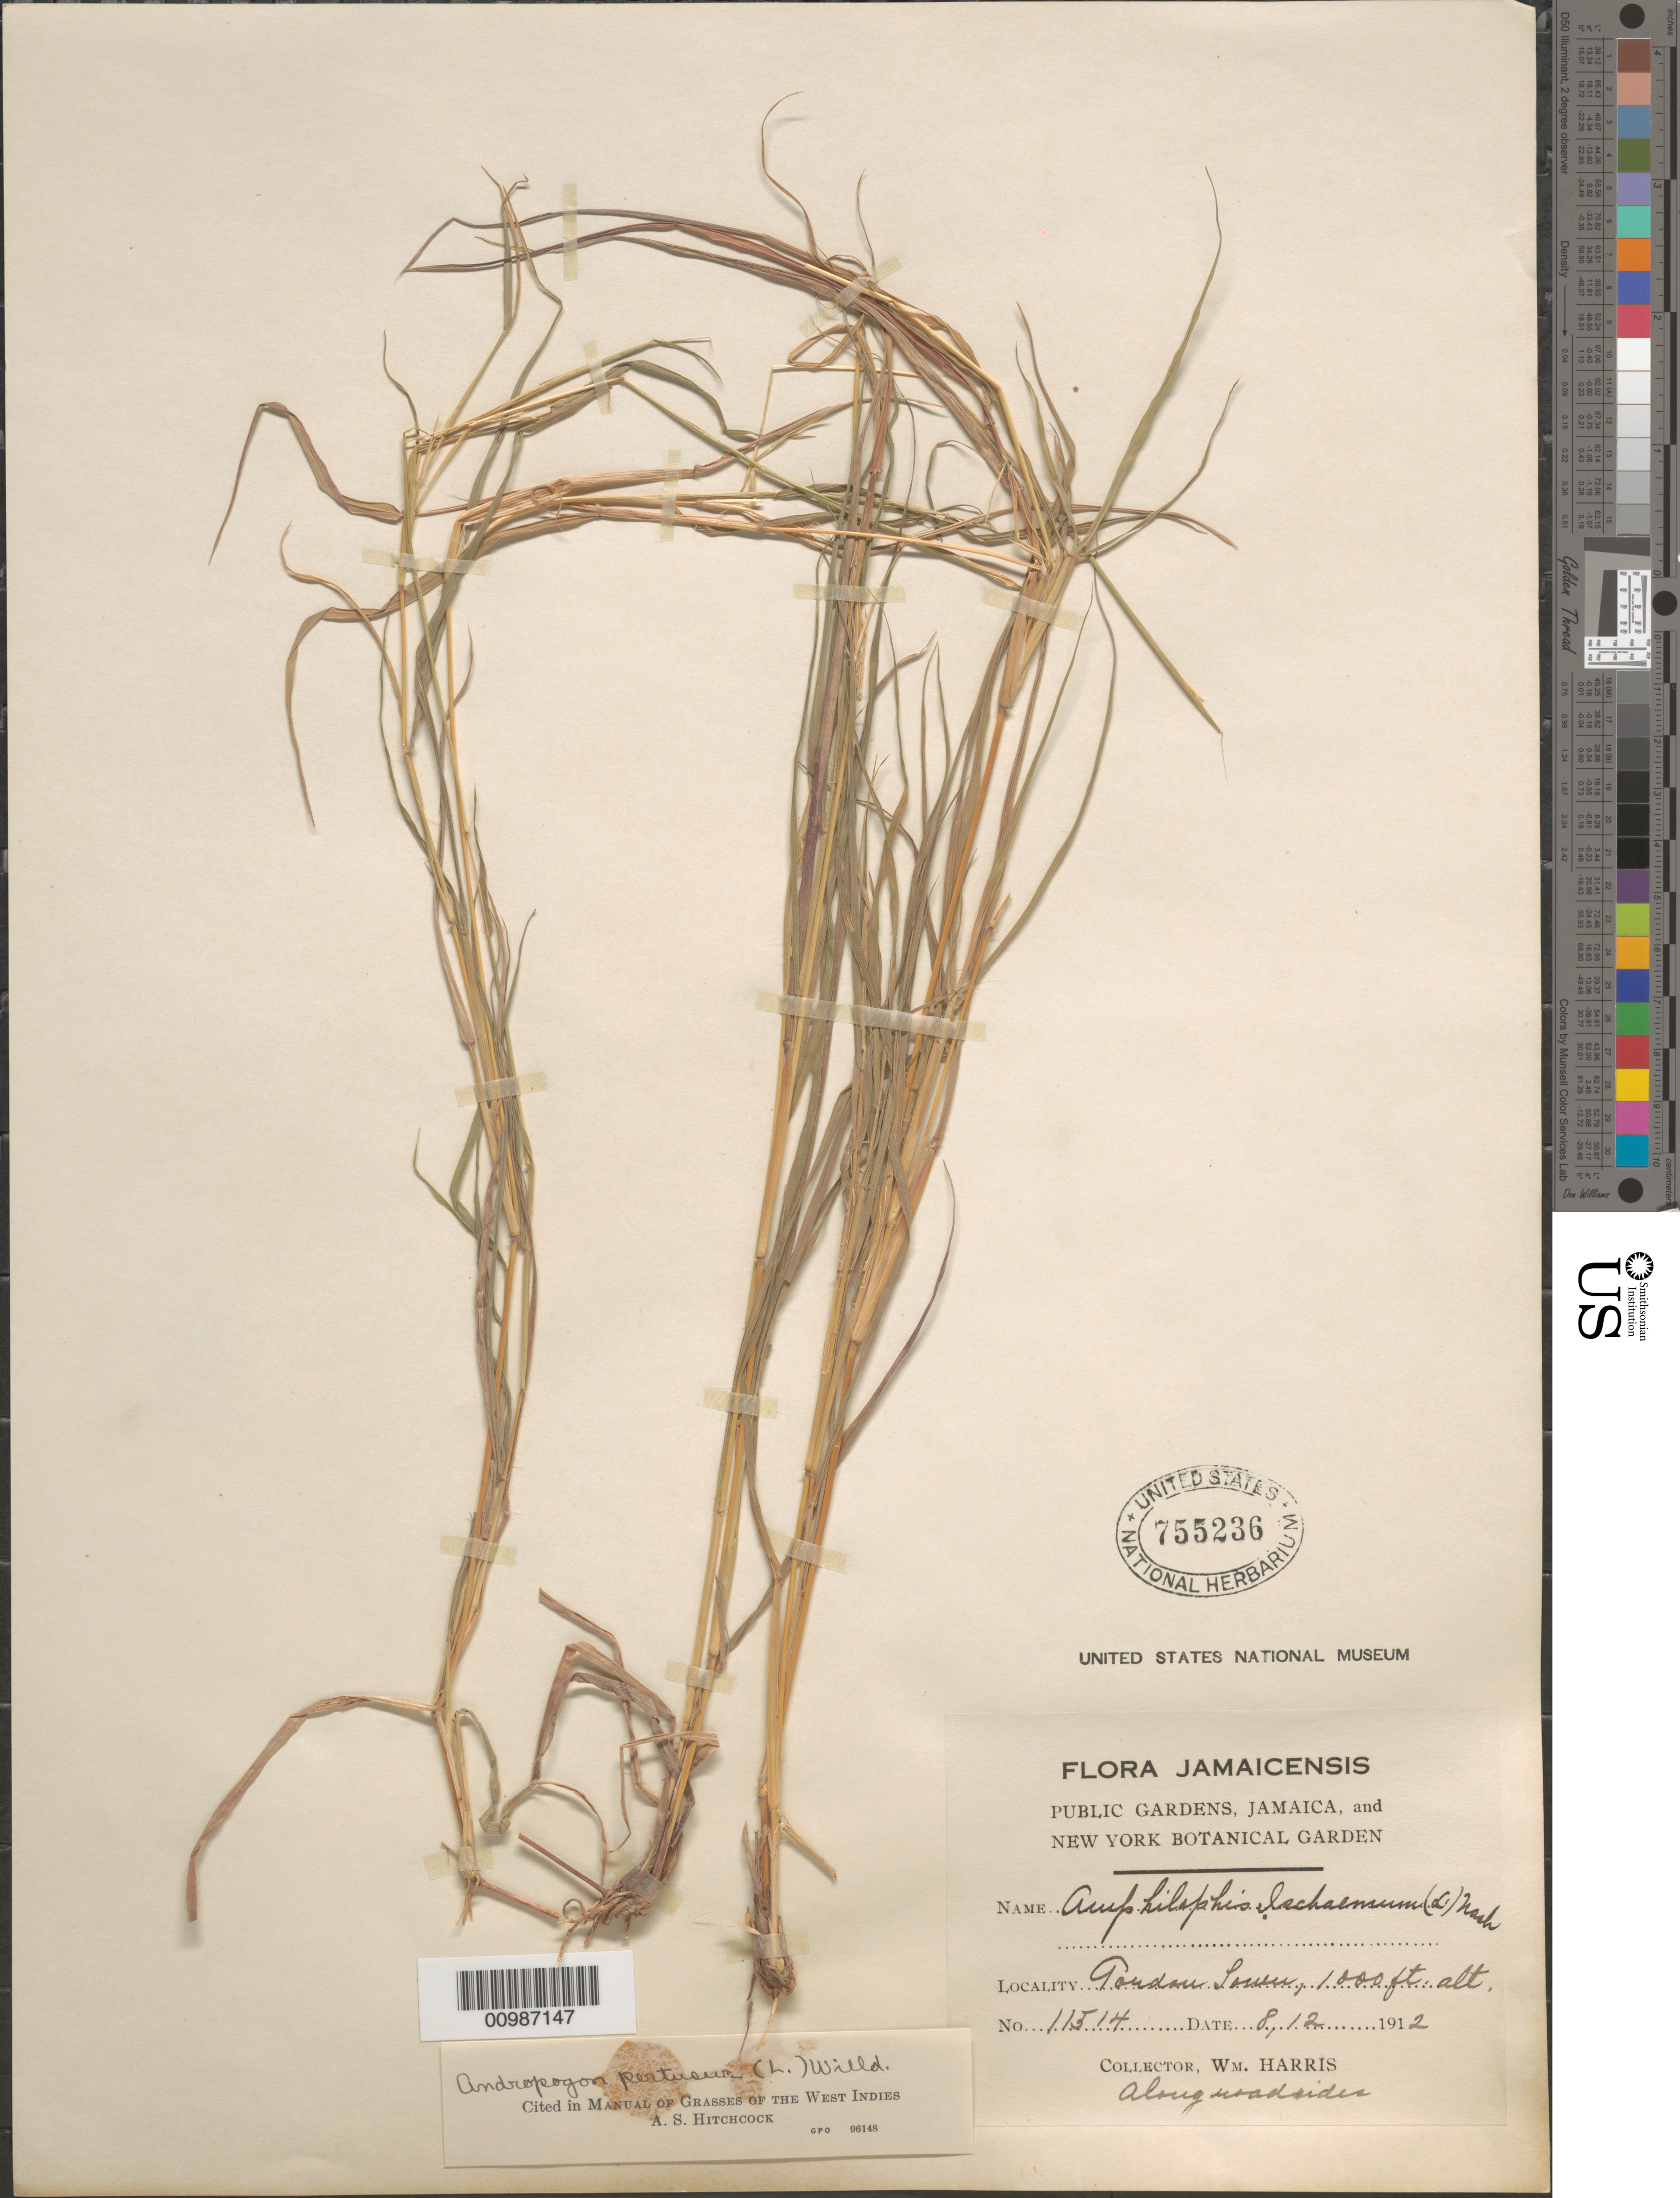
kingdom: Plantae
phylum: Tracheophyta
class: Liliopsida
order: Poales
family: Poaceae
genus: Andropogon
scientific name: Andropogon pertusus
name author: (L.) Willd.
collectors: W. H. Harris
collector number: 11514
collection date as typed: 12 Aug 1912 or 08 Dec 1912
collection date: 1912-08-12 or 1912-12-08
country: Jamaica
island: Jamaica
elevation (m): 305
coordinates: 0 N, 0 E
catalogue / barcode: US 755236